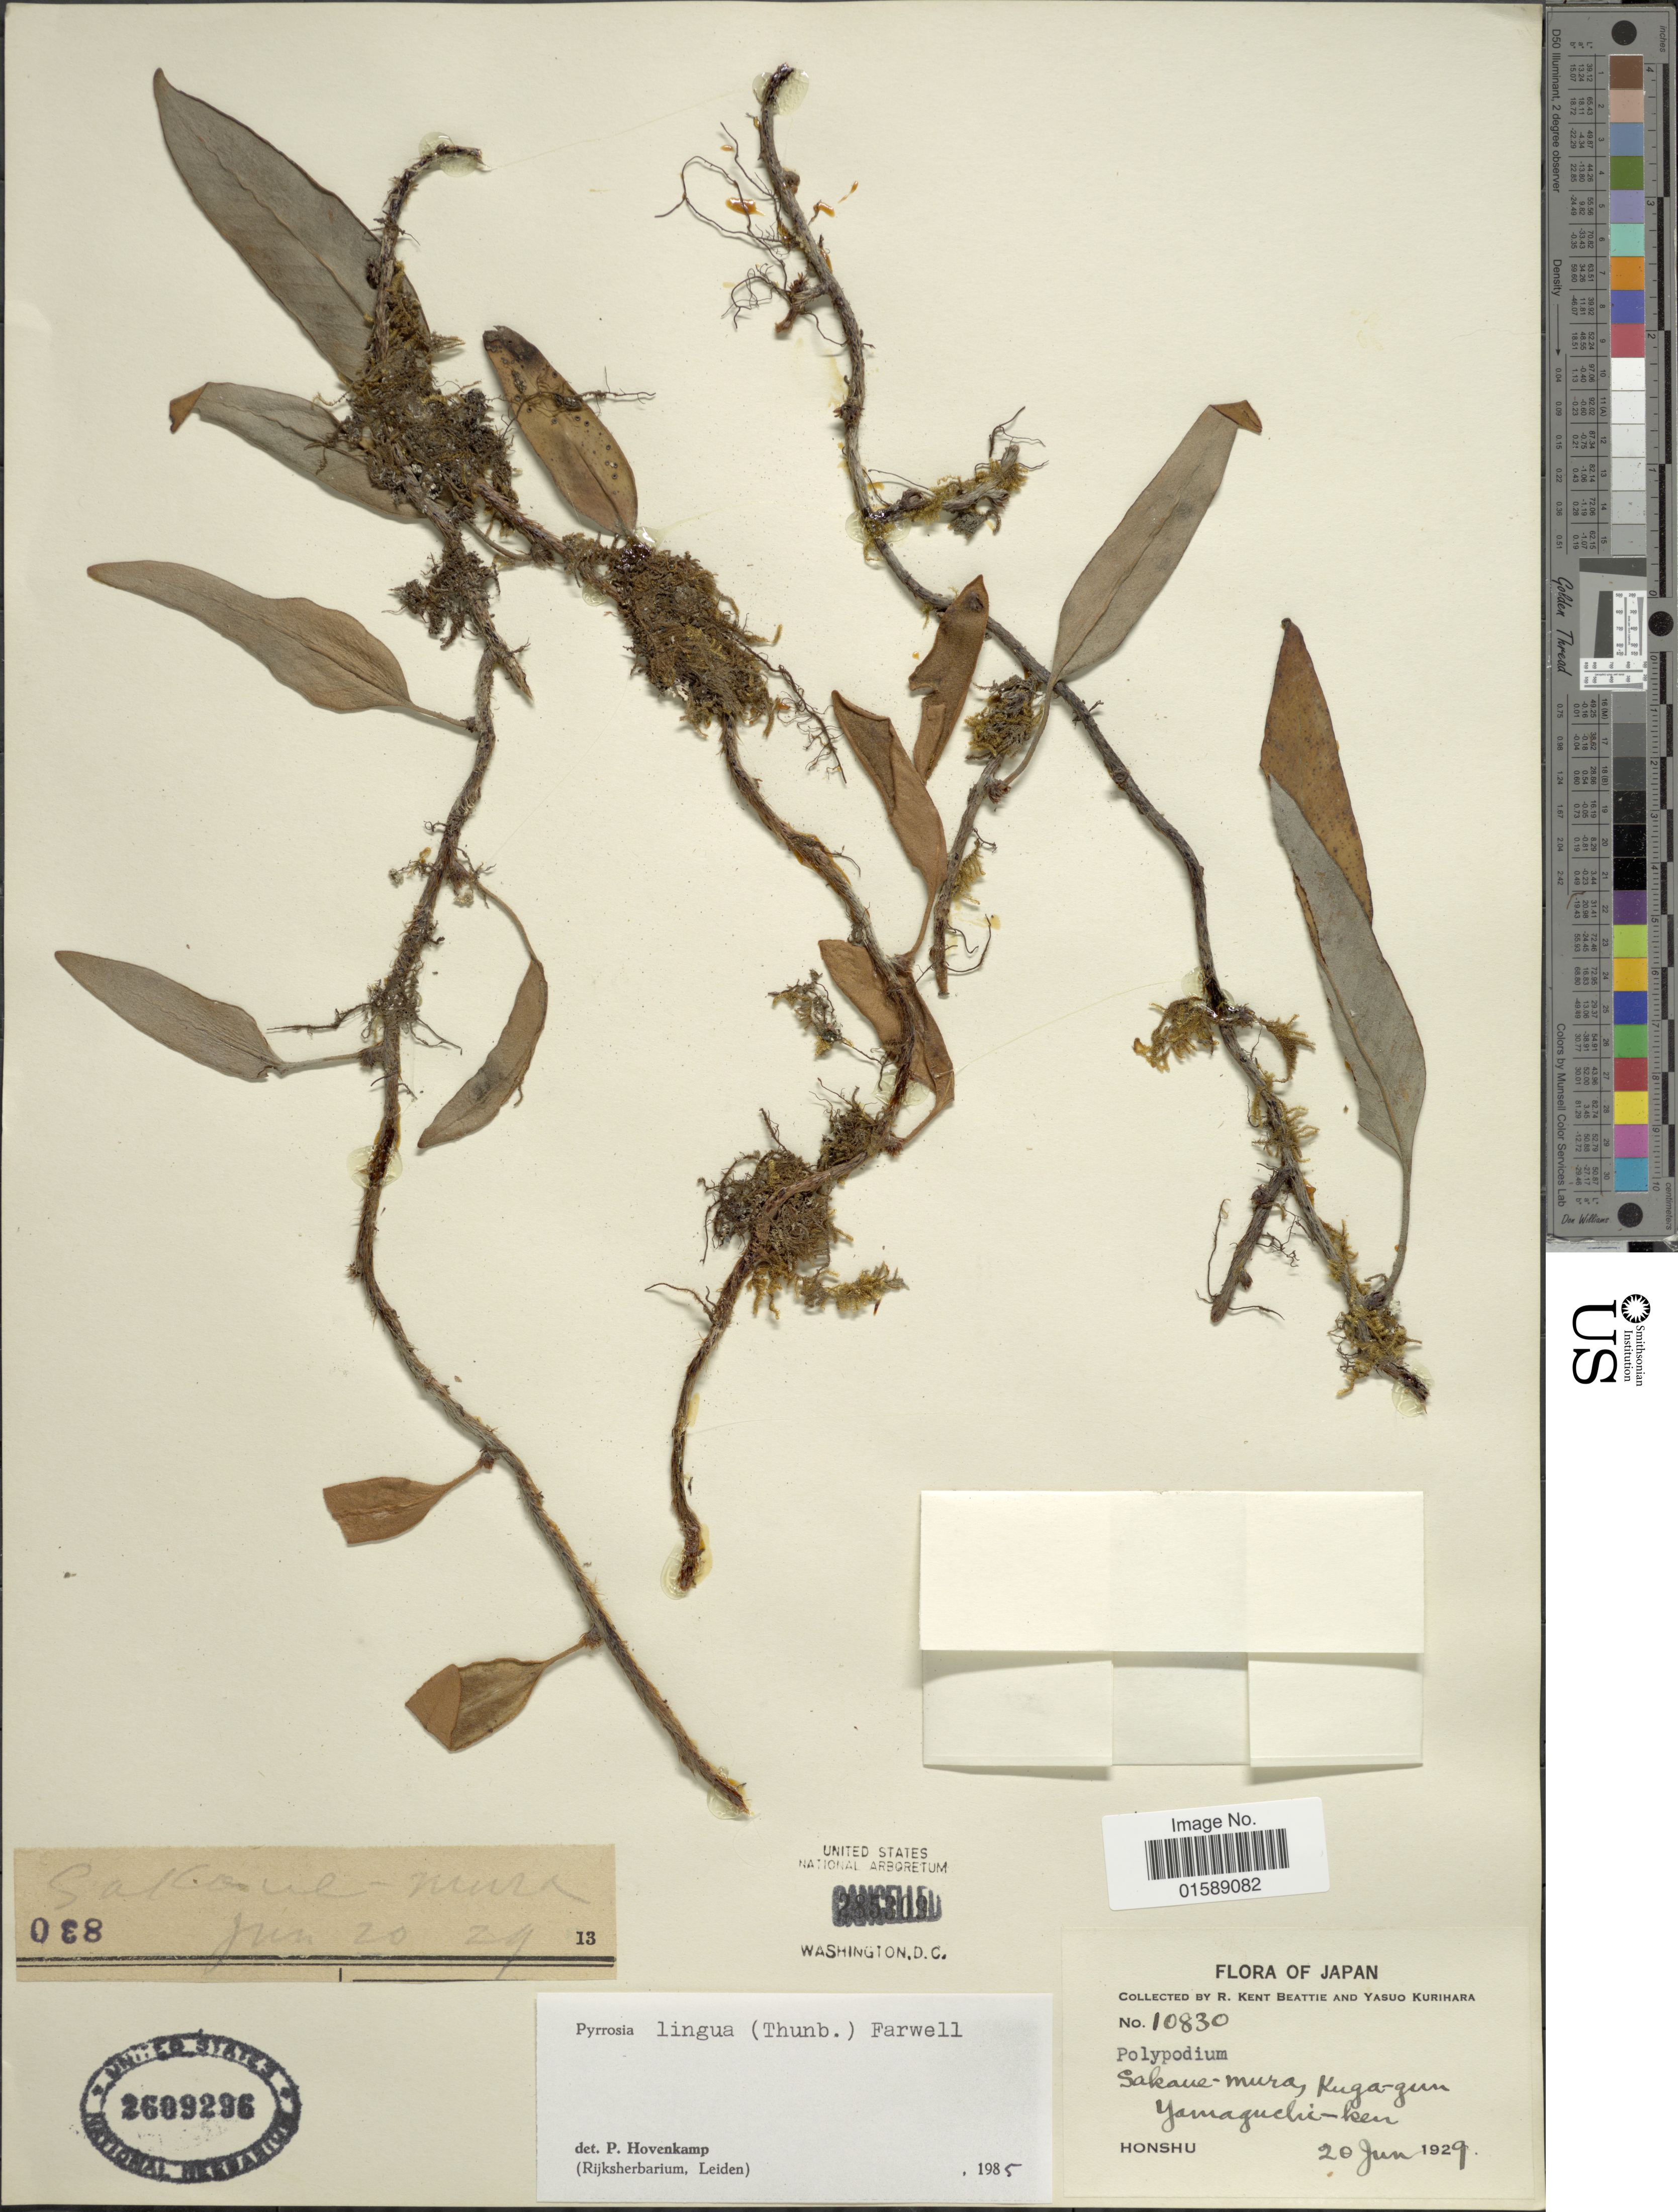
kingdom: Plantae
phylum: Tracheophyta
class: Polypodiopsida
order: Polypodiales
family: Polypodiaceae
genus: Pyrrosia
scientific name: Pyrrosia lingua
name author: (Thurb.) Farw.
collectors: R. K. Beattie & Y. Kurihara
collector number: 10830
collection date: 1929-06-20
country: Japan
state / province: Yamaguti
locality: Sakaue-mura, Kuga-gun. Yamaguchi-ken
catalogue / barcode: US 2609296